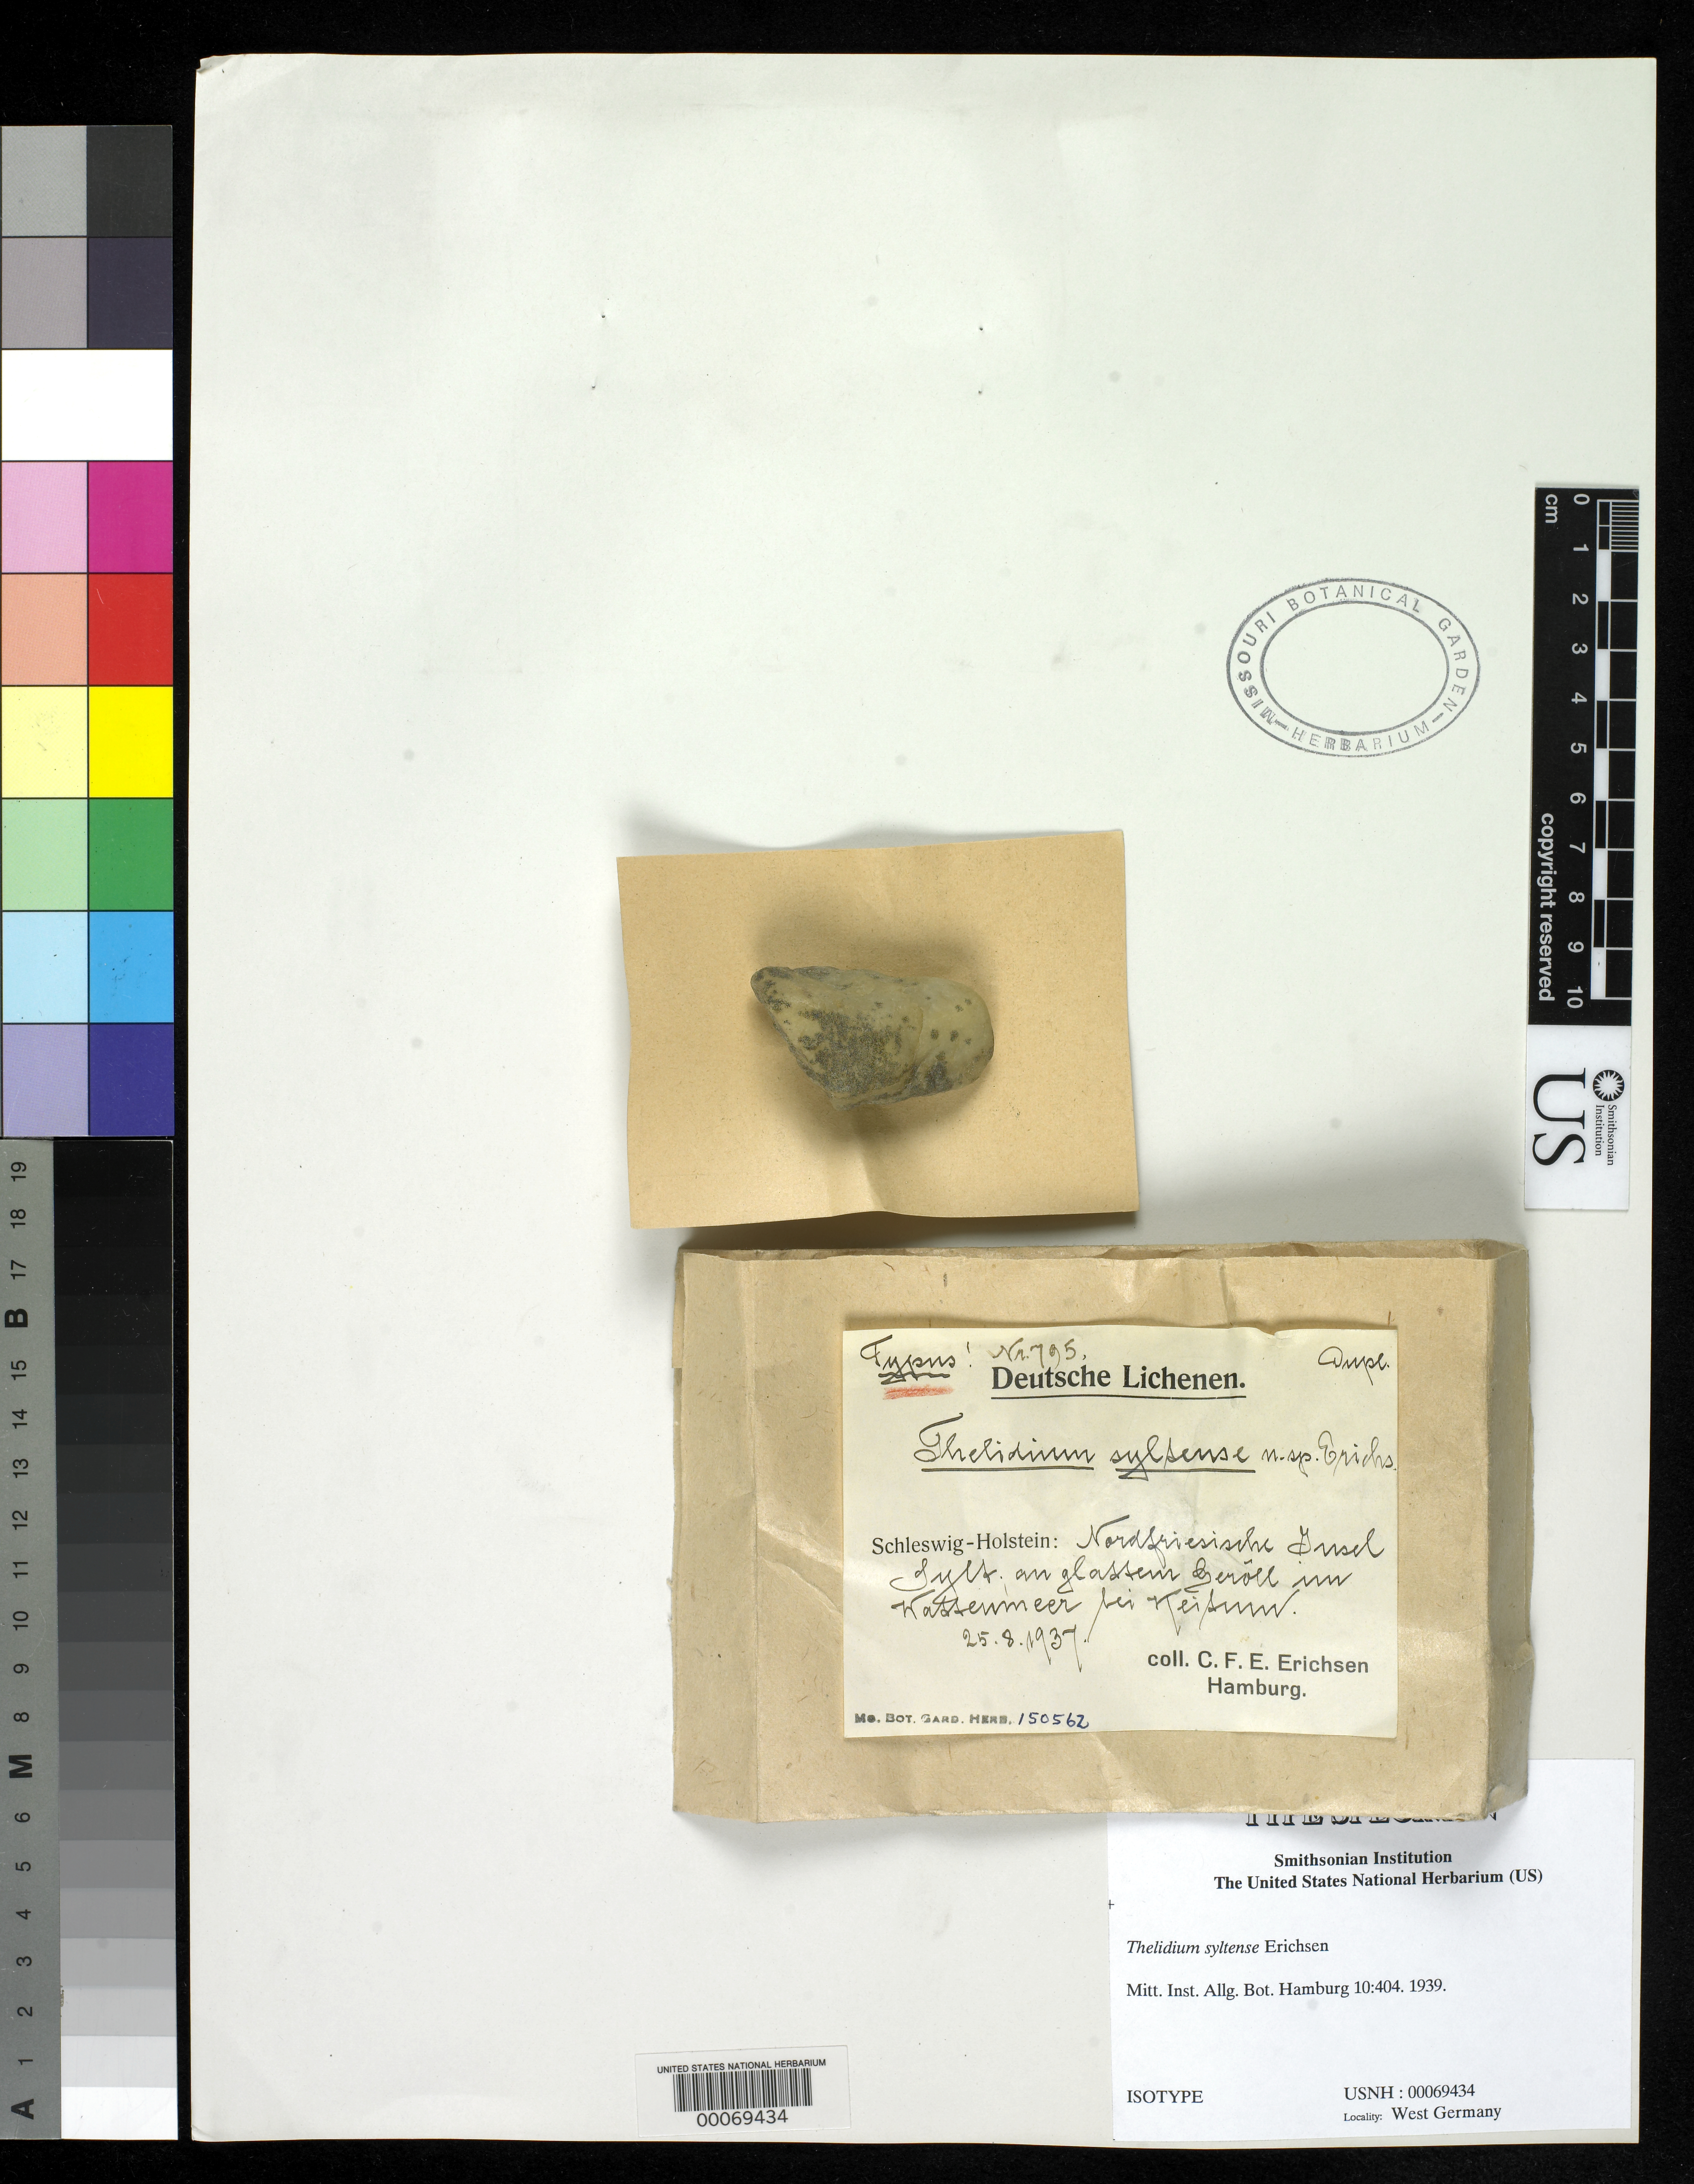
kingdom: Fungi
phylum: Ascomycota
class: Eurotiomycetes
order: Verrucariales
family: Verrucariaceae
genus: Thelidium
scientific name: Thelidium syltense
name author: Erichsen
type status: Isotype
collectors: C. F. E. Erichsen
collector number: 795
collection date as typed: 25 Aug 1937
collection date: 1937-08-25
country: Germany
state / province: Schleswig-Holstein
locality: Nordfriesische insel Sylt, bic Keitum und Munkmarsch. [North Frisian island of Sylt, near (?) Keitum and Munkmarsch.]